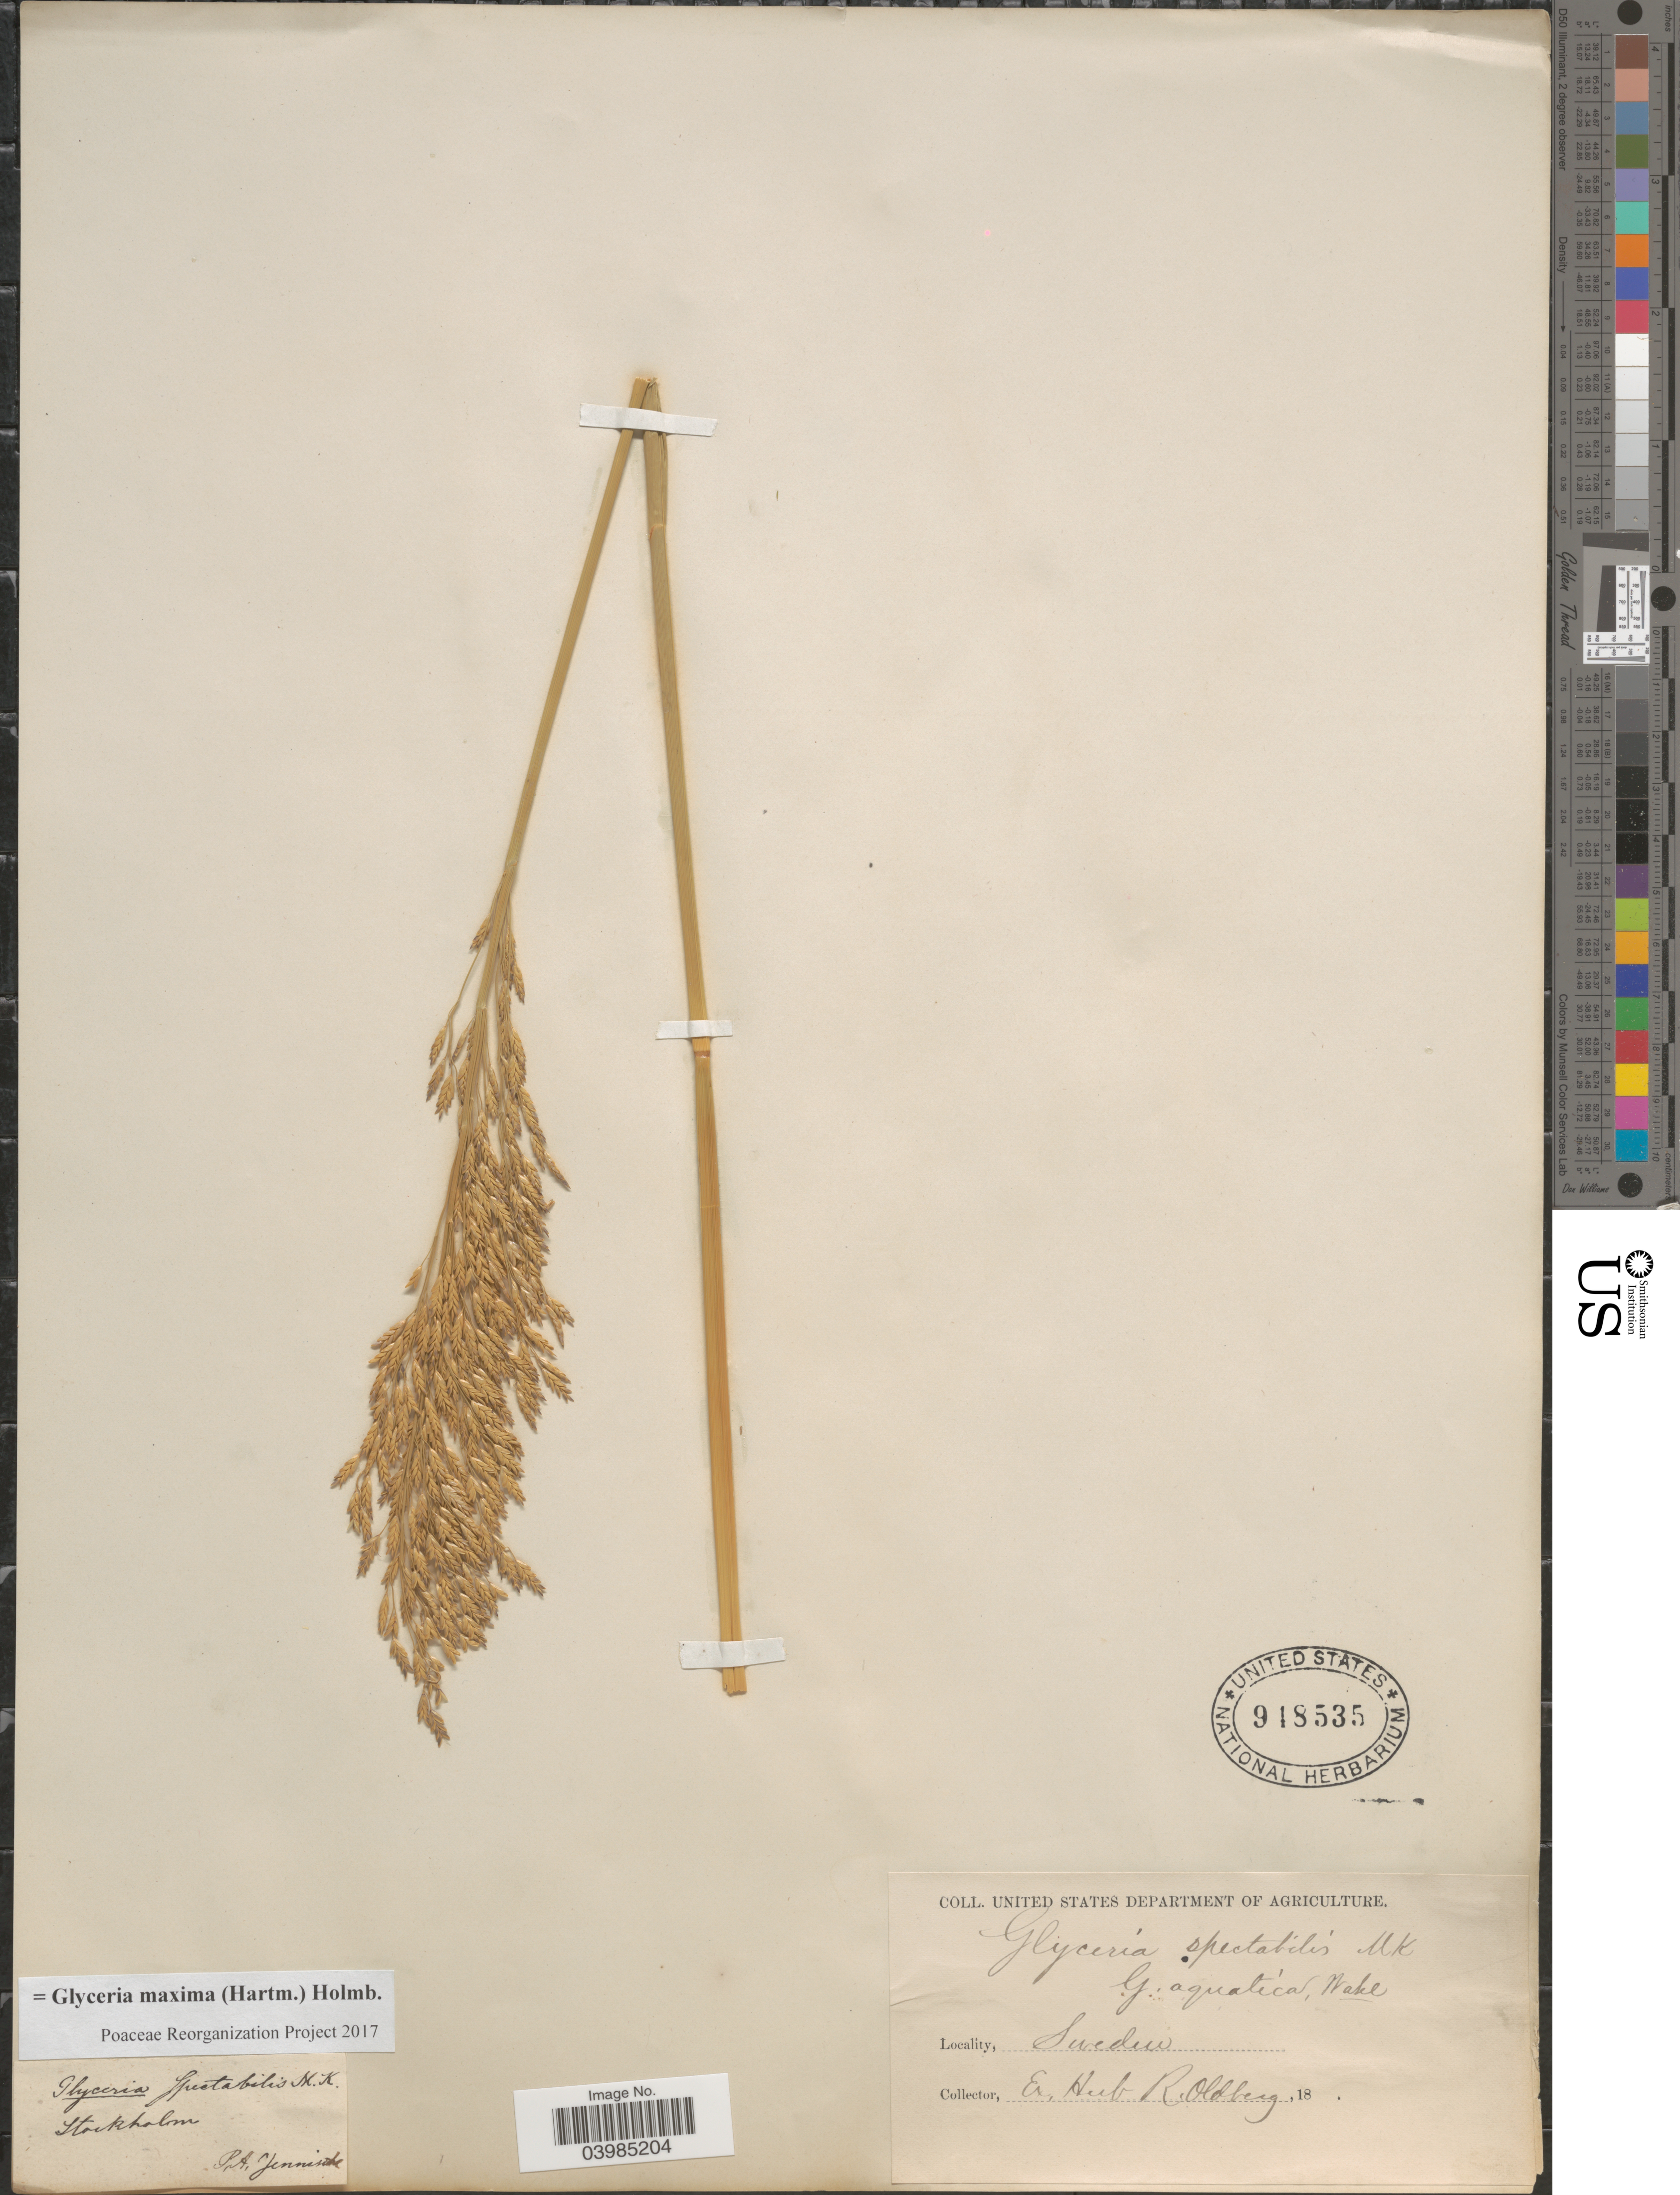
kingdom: Plantae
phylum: Tracheophyta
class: Liliopsida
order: Poales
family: Poaceae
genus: Glyceria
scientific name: Glyceria maxima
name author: (Hartm.) Holmb.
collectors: P. Jennische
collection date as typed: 18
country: Sweden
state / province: Stockholm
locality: Stockholm.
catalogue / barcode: US 918535